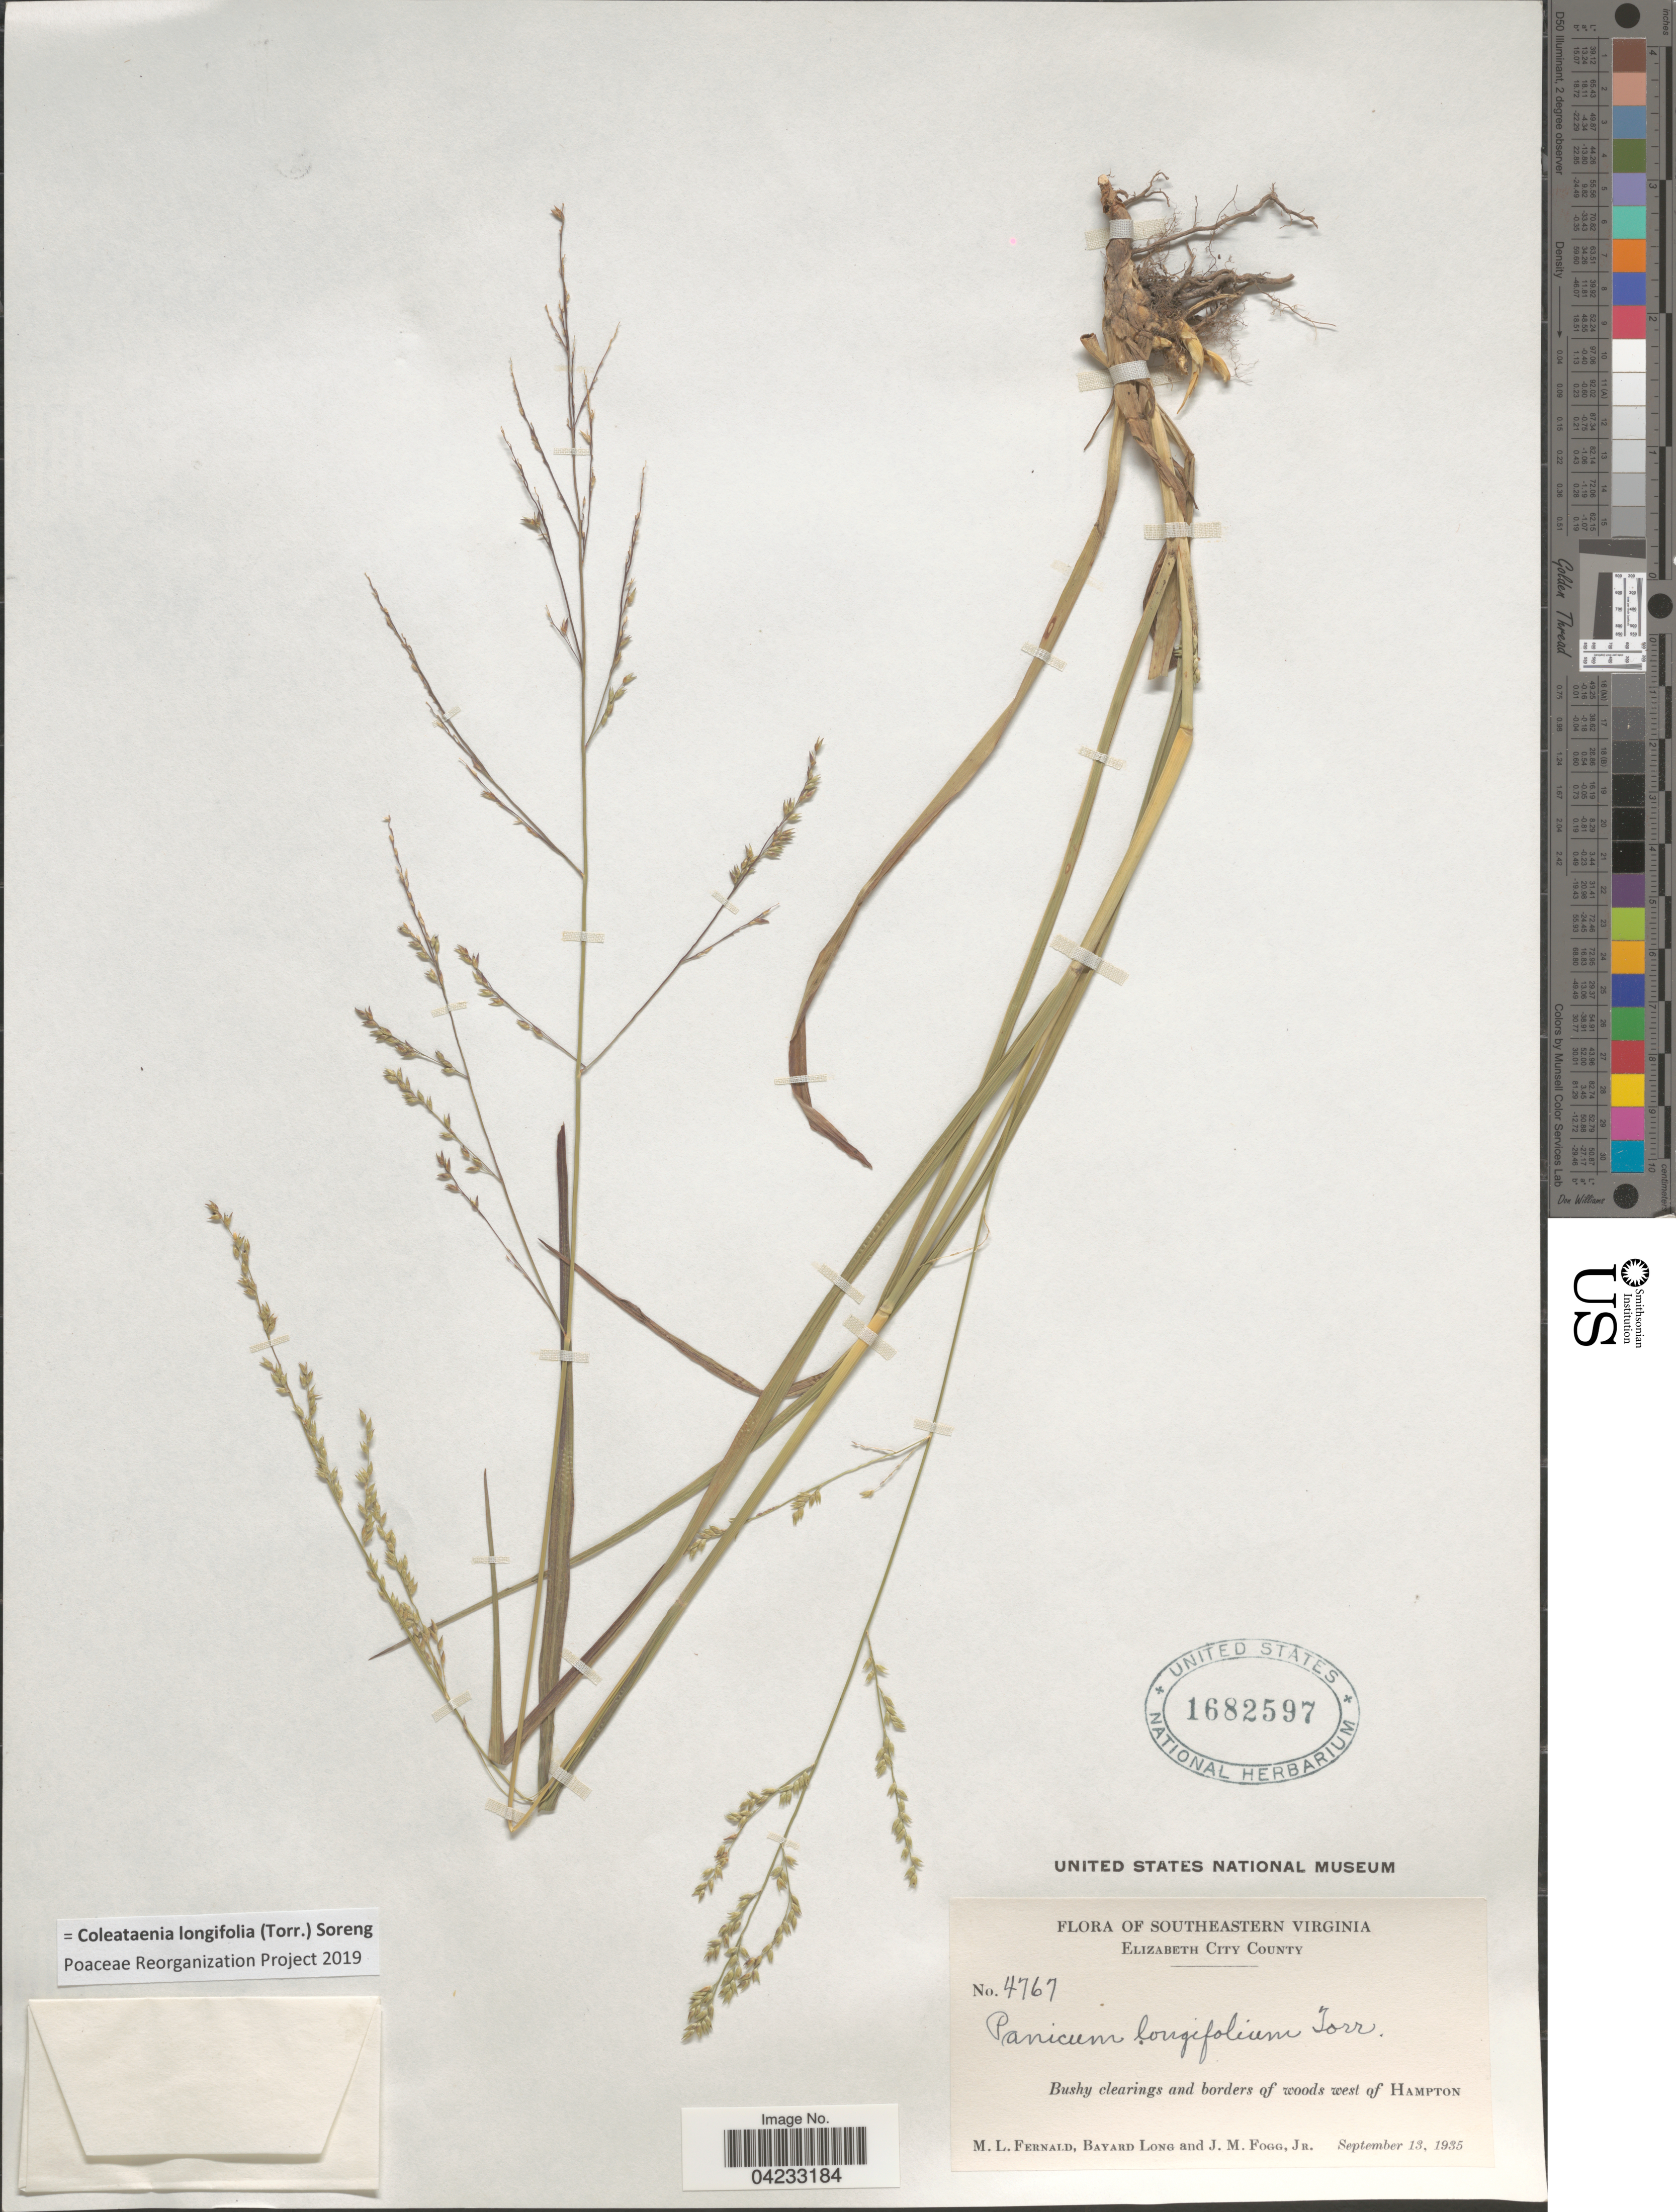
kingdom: Plantae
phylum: Tracheophyta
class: Liliopsida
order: Poales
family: Poaceae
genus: Coleataenia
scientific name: Coleataenia longifolia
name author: (Torr.) Soreng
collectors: M. L. Fernald, B. Long & J. Fogg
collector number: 4767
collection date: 1935-09-13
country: United States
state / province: Virginia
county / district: City of Hampton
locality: Southeastern Virginia. Elizabeth City County. Bushy clearings and borders of woods west of Hampton.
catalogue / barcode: US 1682597